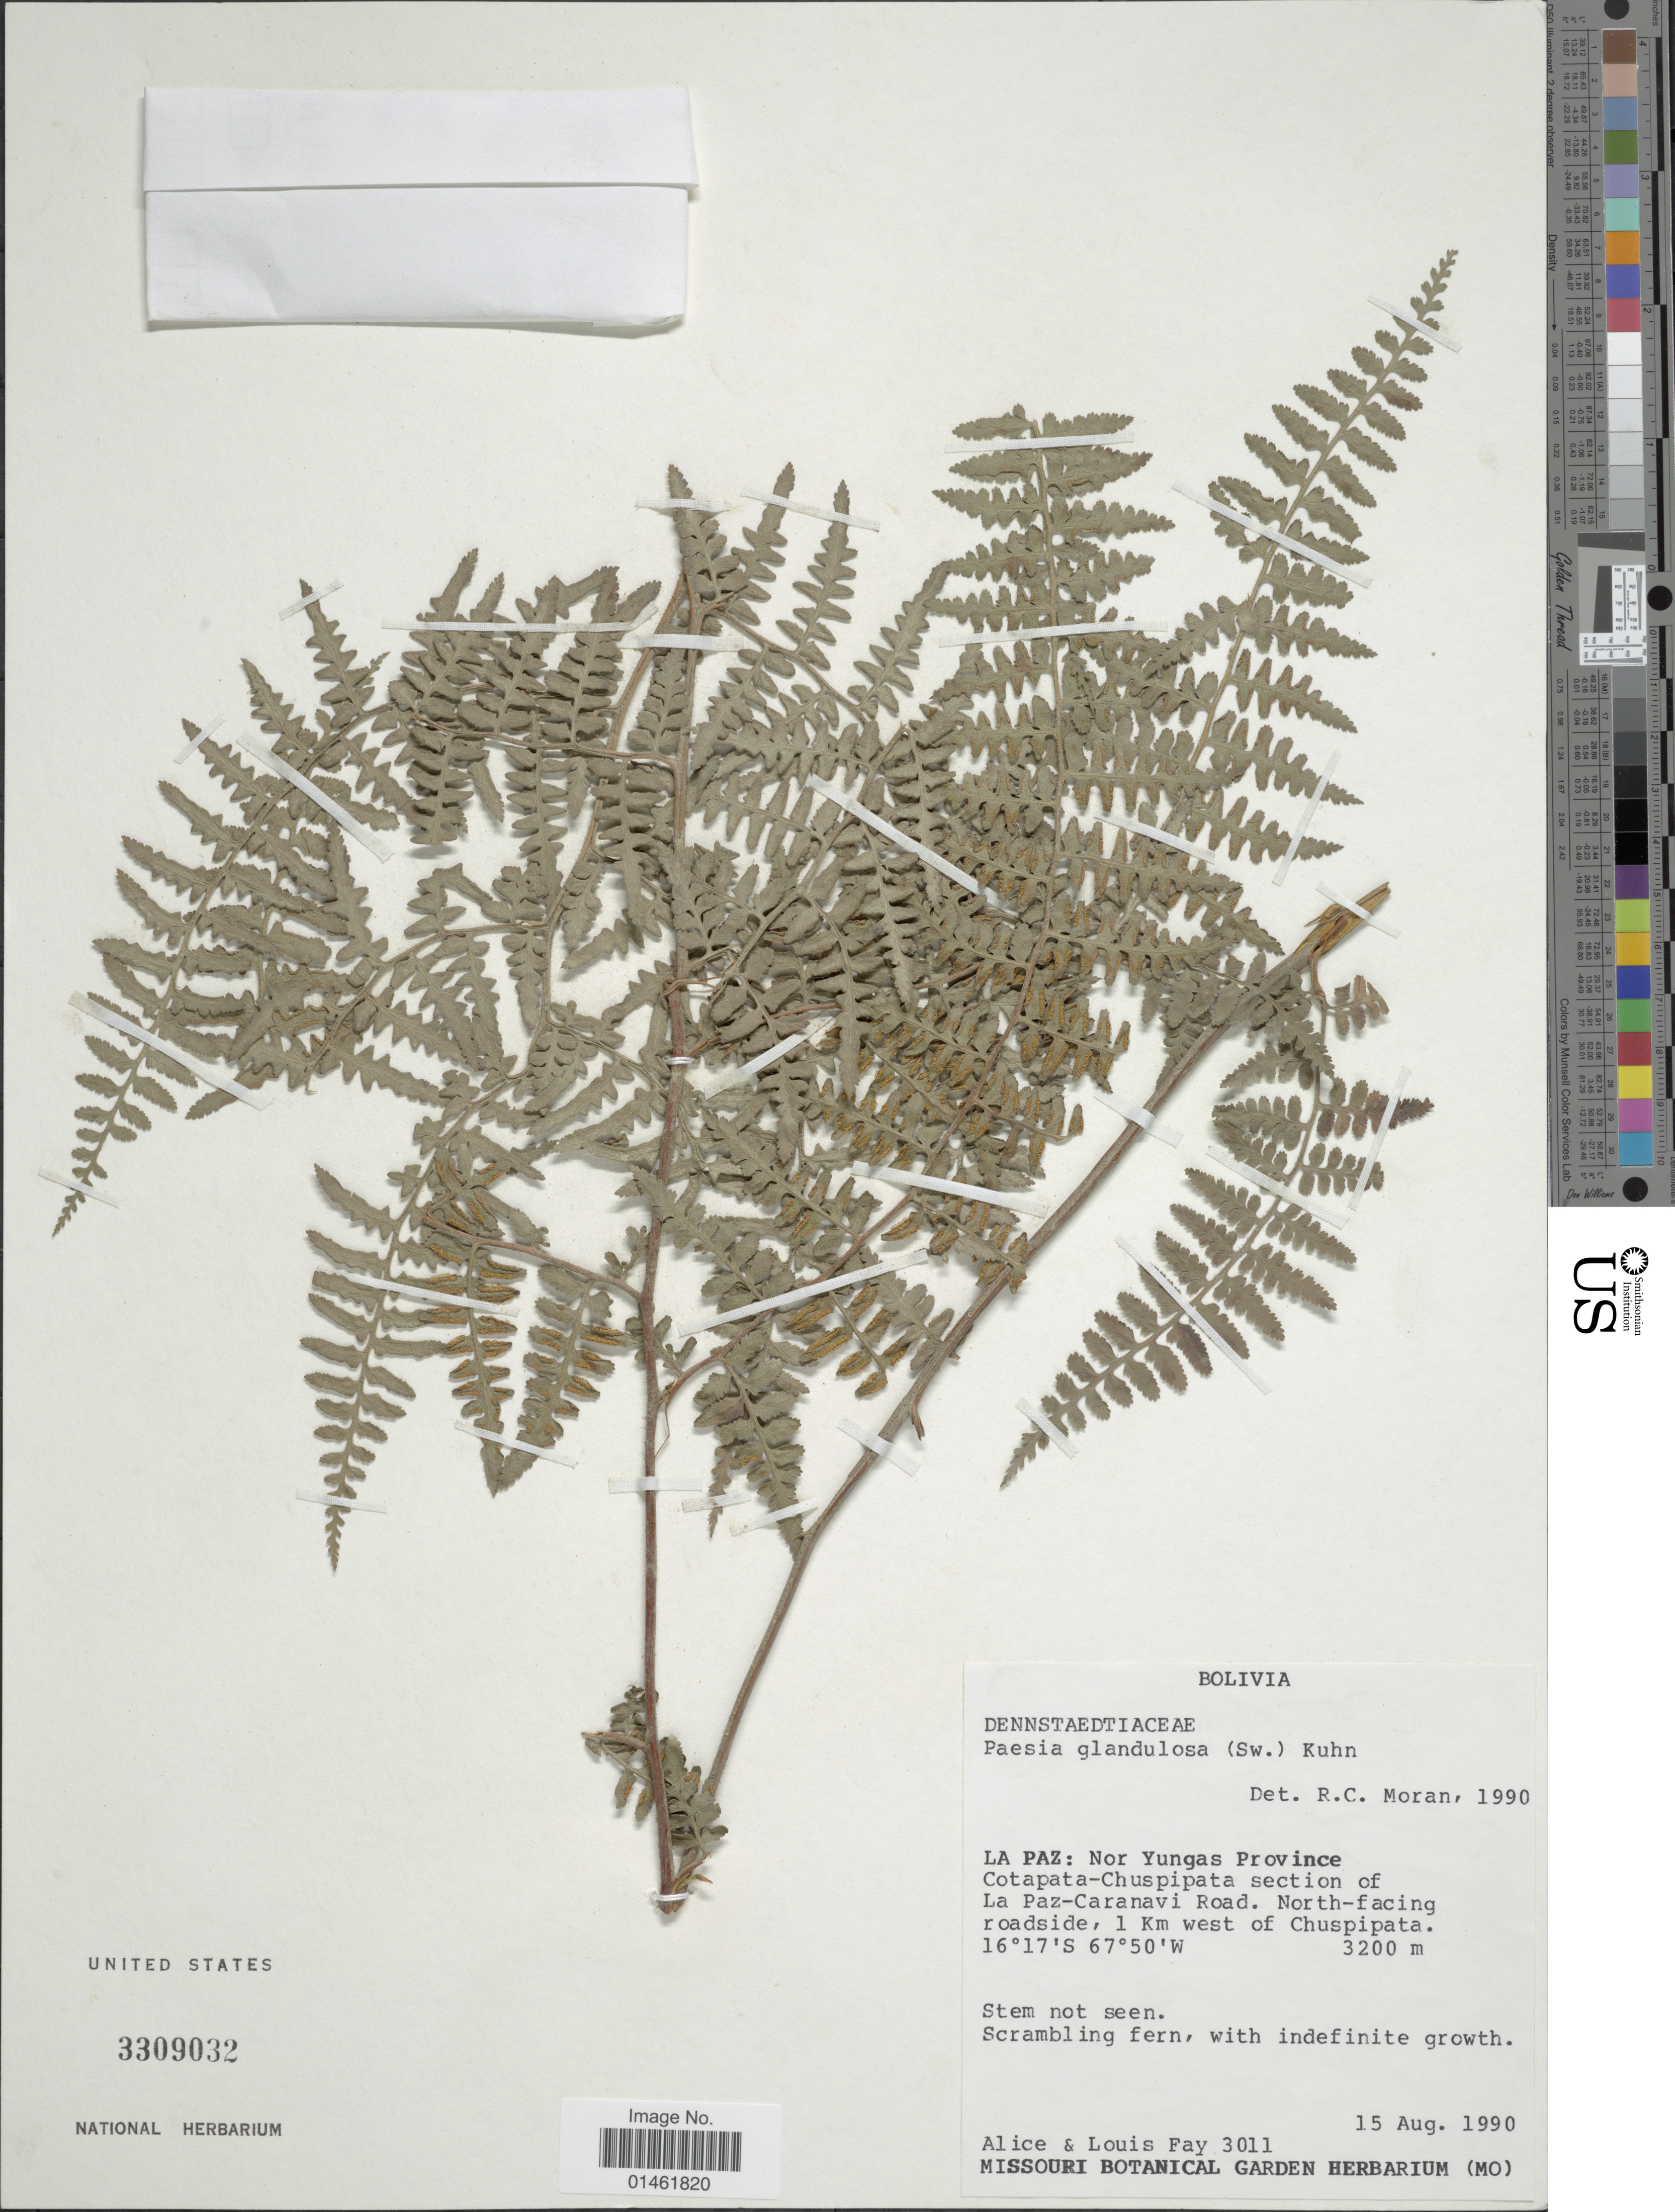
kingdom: Plantae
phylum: Tracheophyta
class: Polypodiopsida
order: Polypodiales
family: Dennstaedtiaceae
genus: Paesia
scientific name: Paesia glandulosa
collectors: A. Fay & L. Fay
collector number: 3011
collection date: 1990-08-15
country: Bolivia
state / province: La Paz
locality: La Paz: Nor Yungas Province, Cotapata-Chusipata Section of La Paz-Carnavi Road, North Facing roadside, 1km west of Chuspipata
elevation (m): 3200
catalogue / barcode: US 3309032